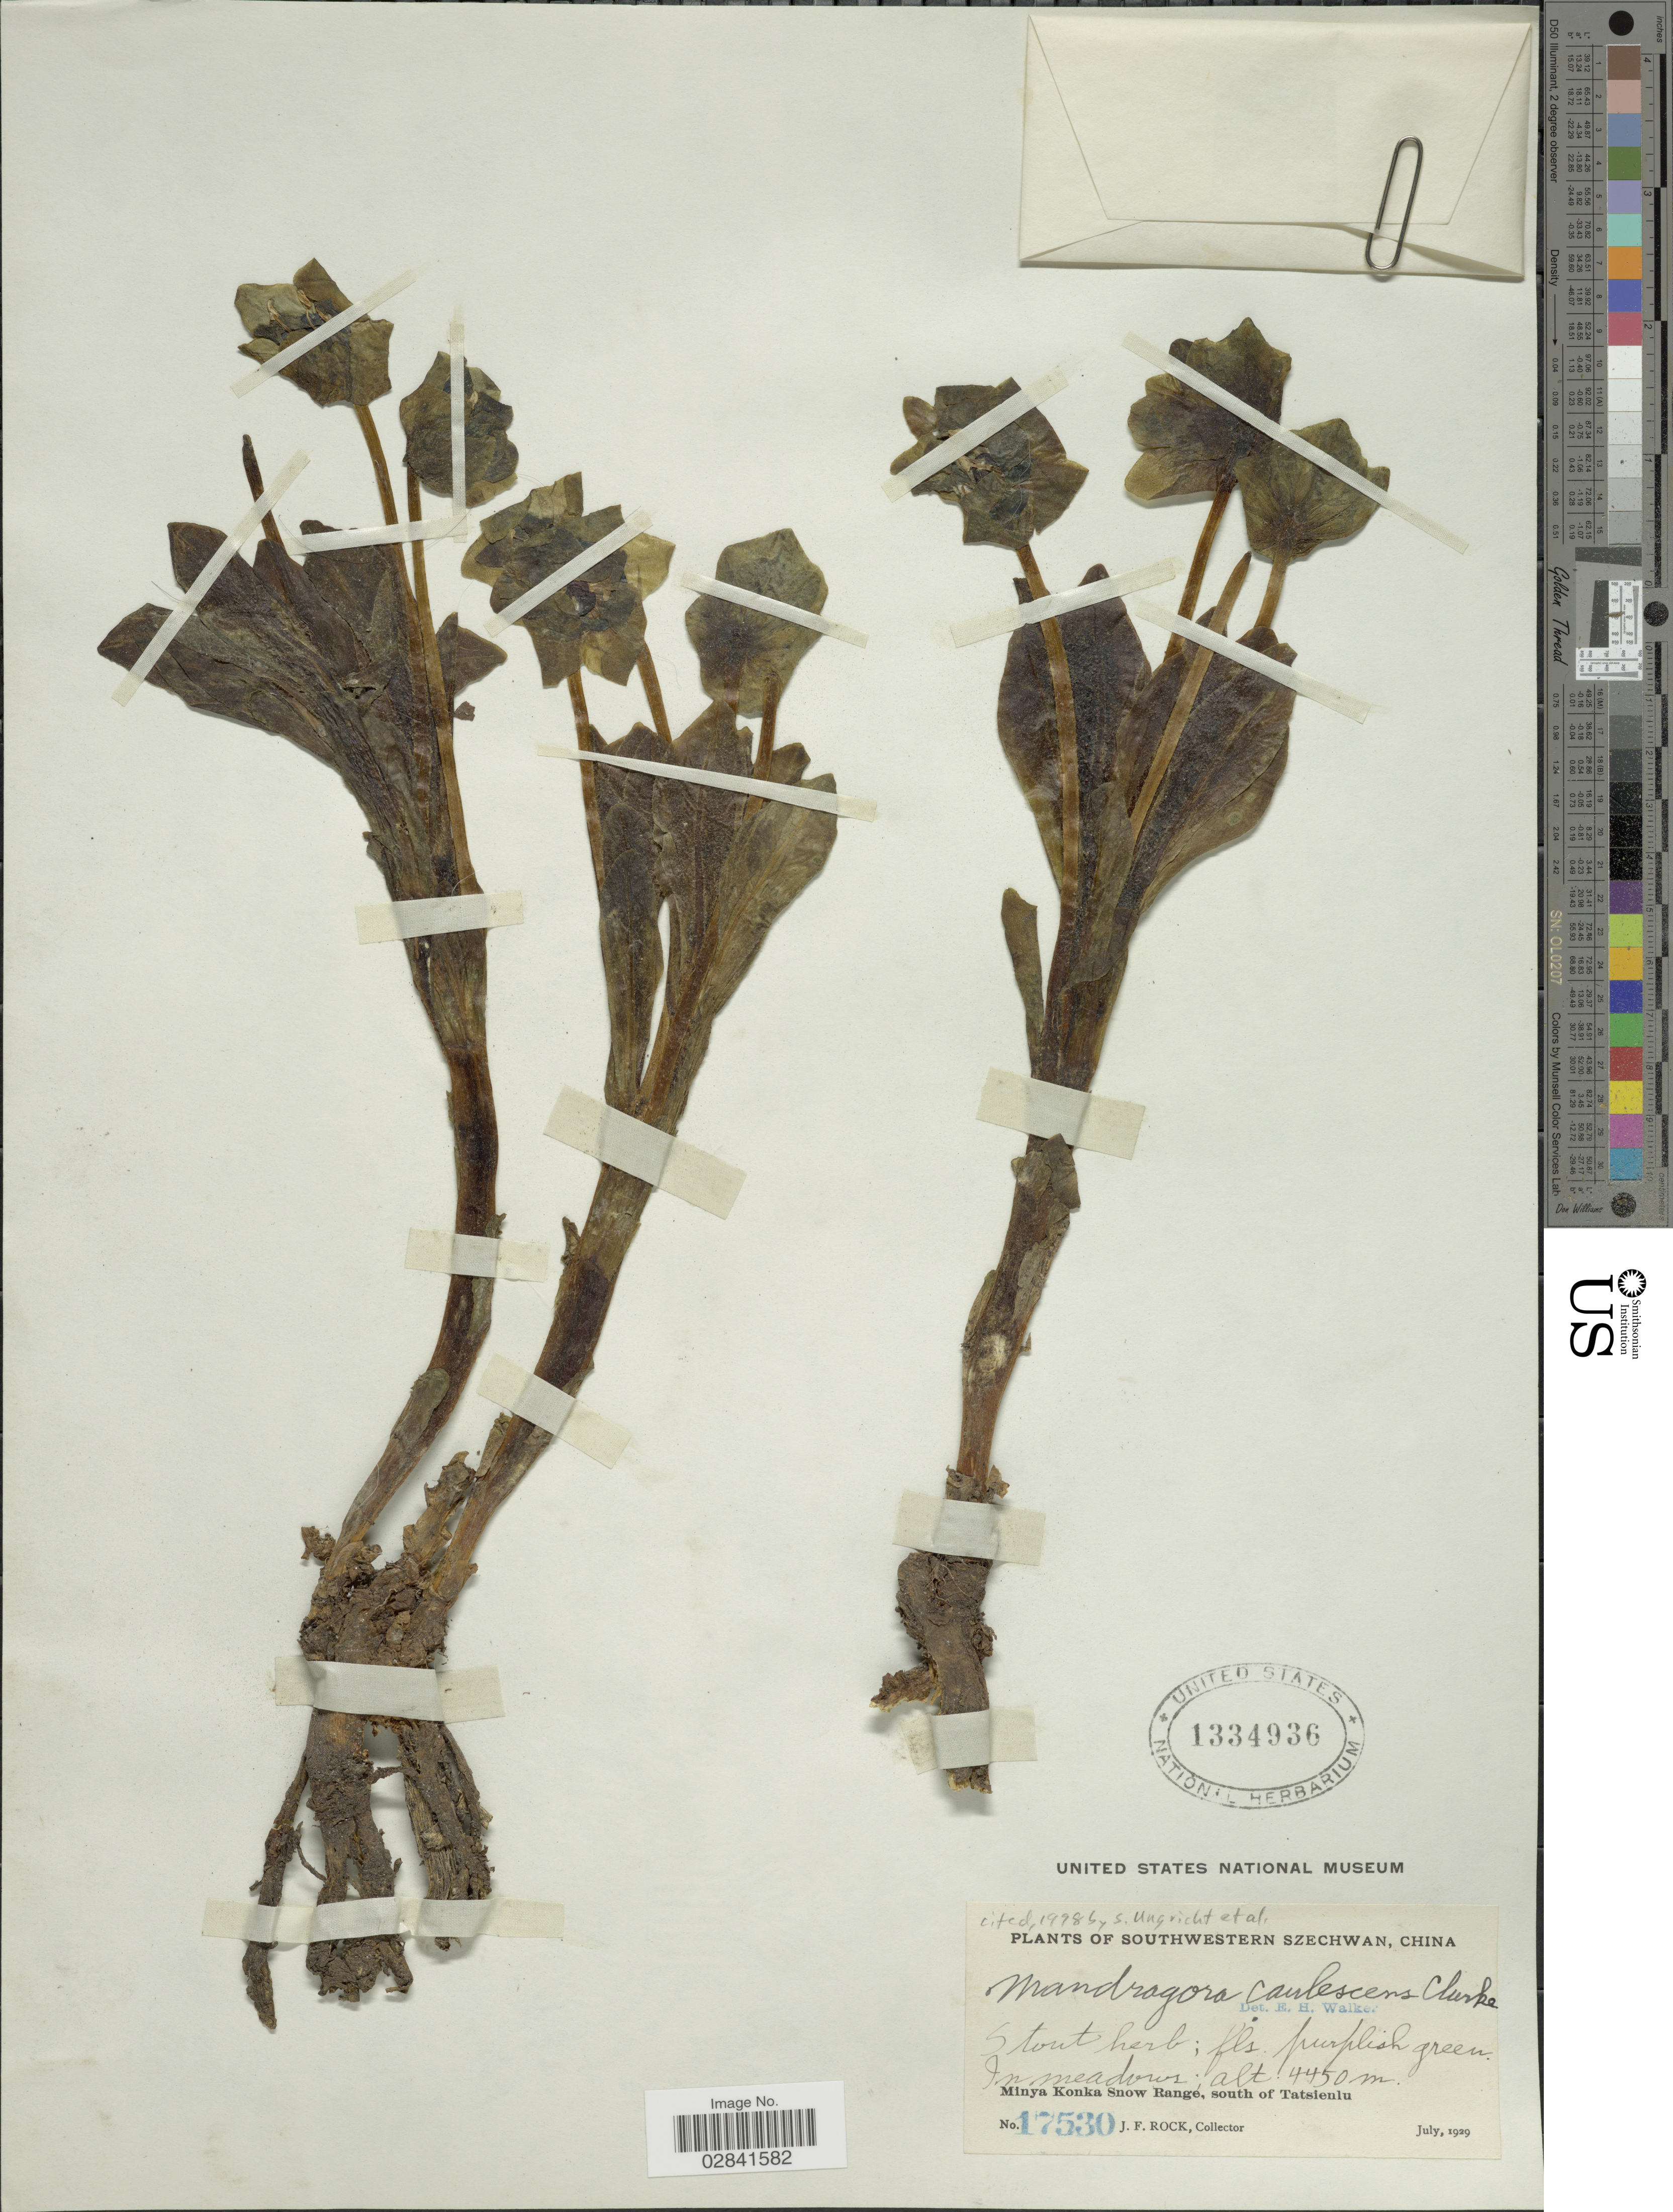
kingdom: Plantae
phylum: Tracheophyta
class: Magnoliopsida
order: Solanales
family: Solanaceae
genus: Mandragora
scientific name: Mandragora caulescens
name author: C.B. Clarke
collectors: J. Rock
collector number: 17530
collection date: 1929-07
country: China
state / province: Sichuan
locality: Southwestern Szechwan. Minya Konka Snow Range, south of Tatsienlu.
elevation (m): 4450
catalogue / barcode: US 1334936